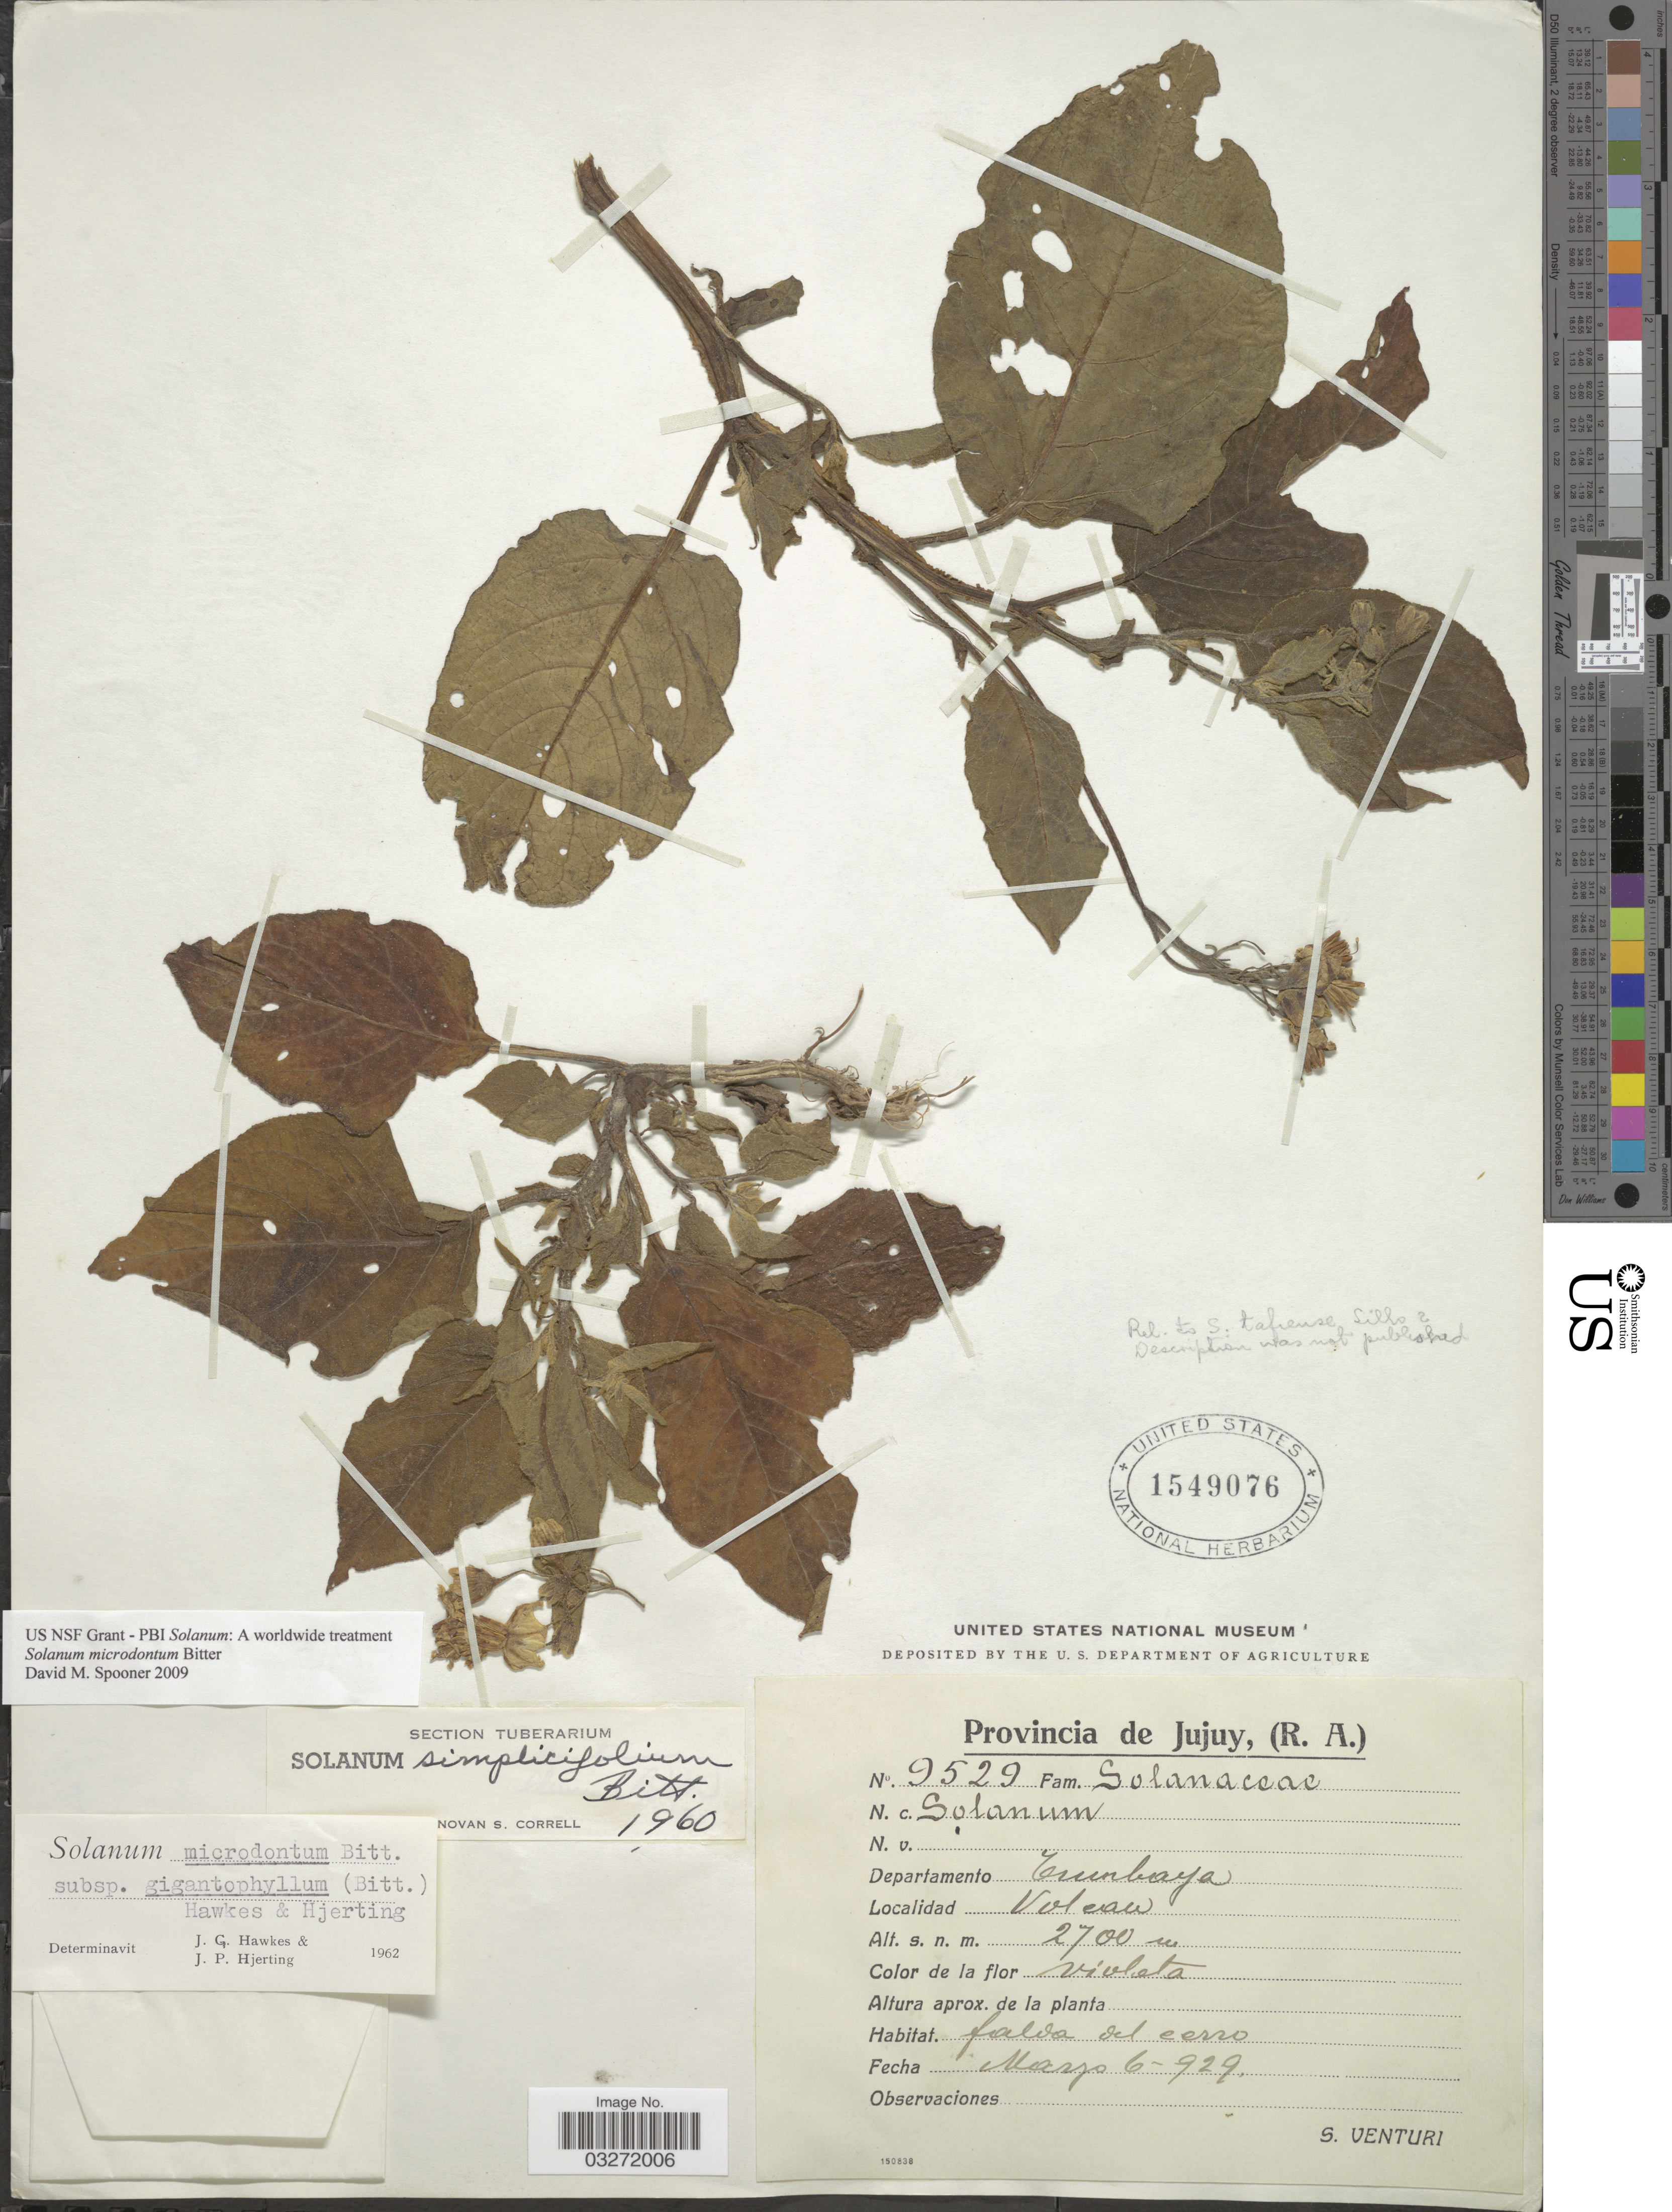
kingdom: Plantae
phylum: Tracheophyta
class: Magnoliopsida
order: Solanales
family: Solanaceae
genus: Solanum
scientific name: Solanum microdontum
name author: Bitter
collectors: S. Venturi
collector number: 9529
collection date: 1929-03-06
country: Argentina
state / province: Jujuy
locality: Provincia de Jujuy, (R.A.). Departamento Tumbaya. Volcan.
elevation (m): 2700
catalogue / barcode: US 1549076